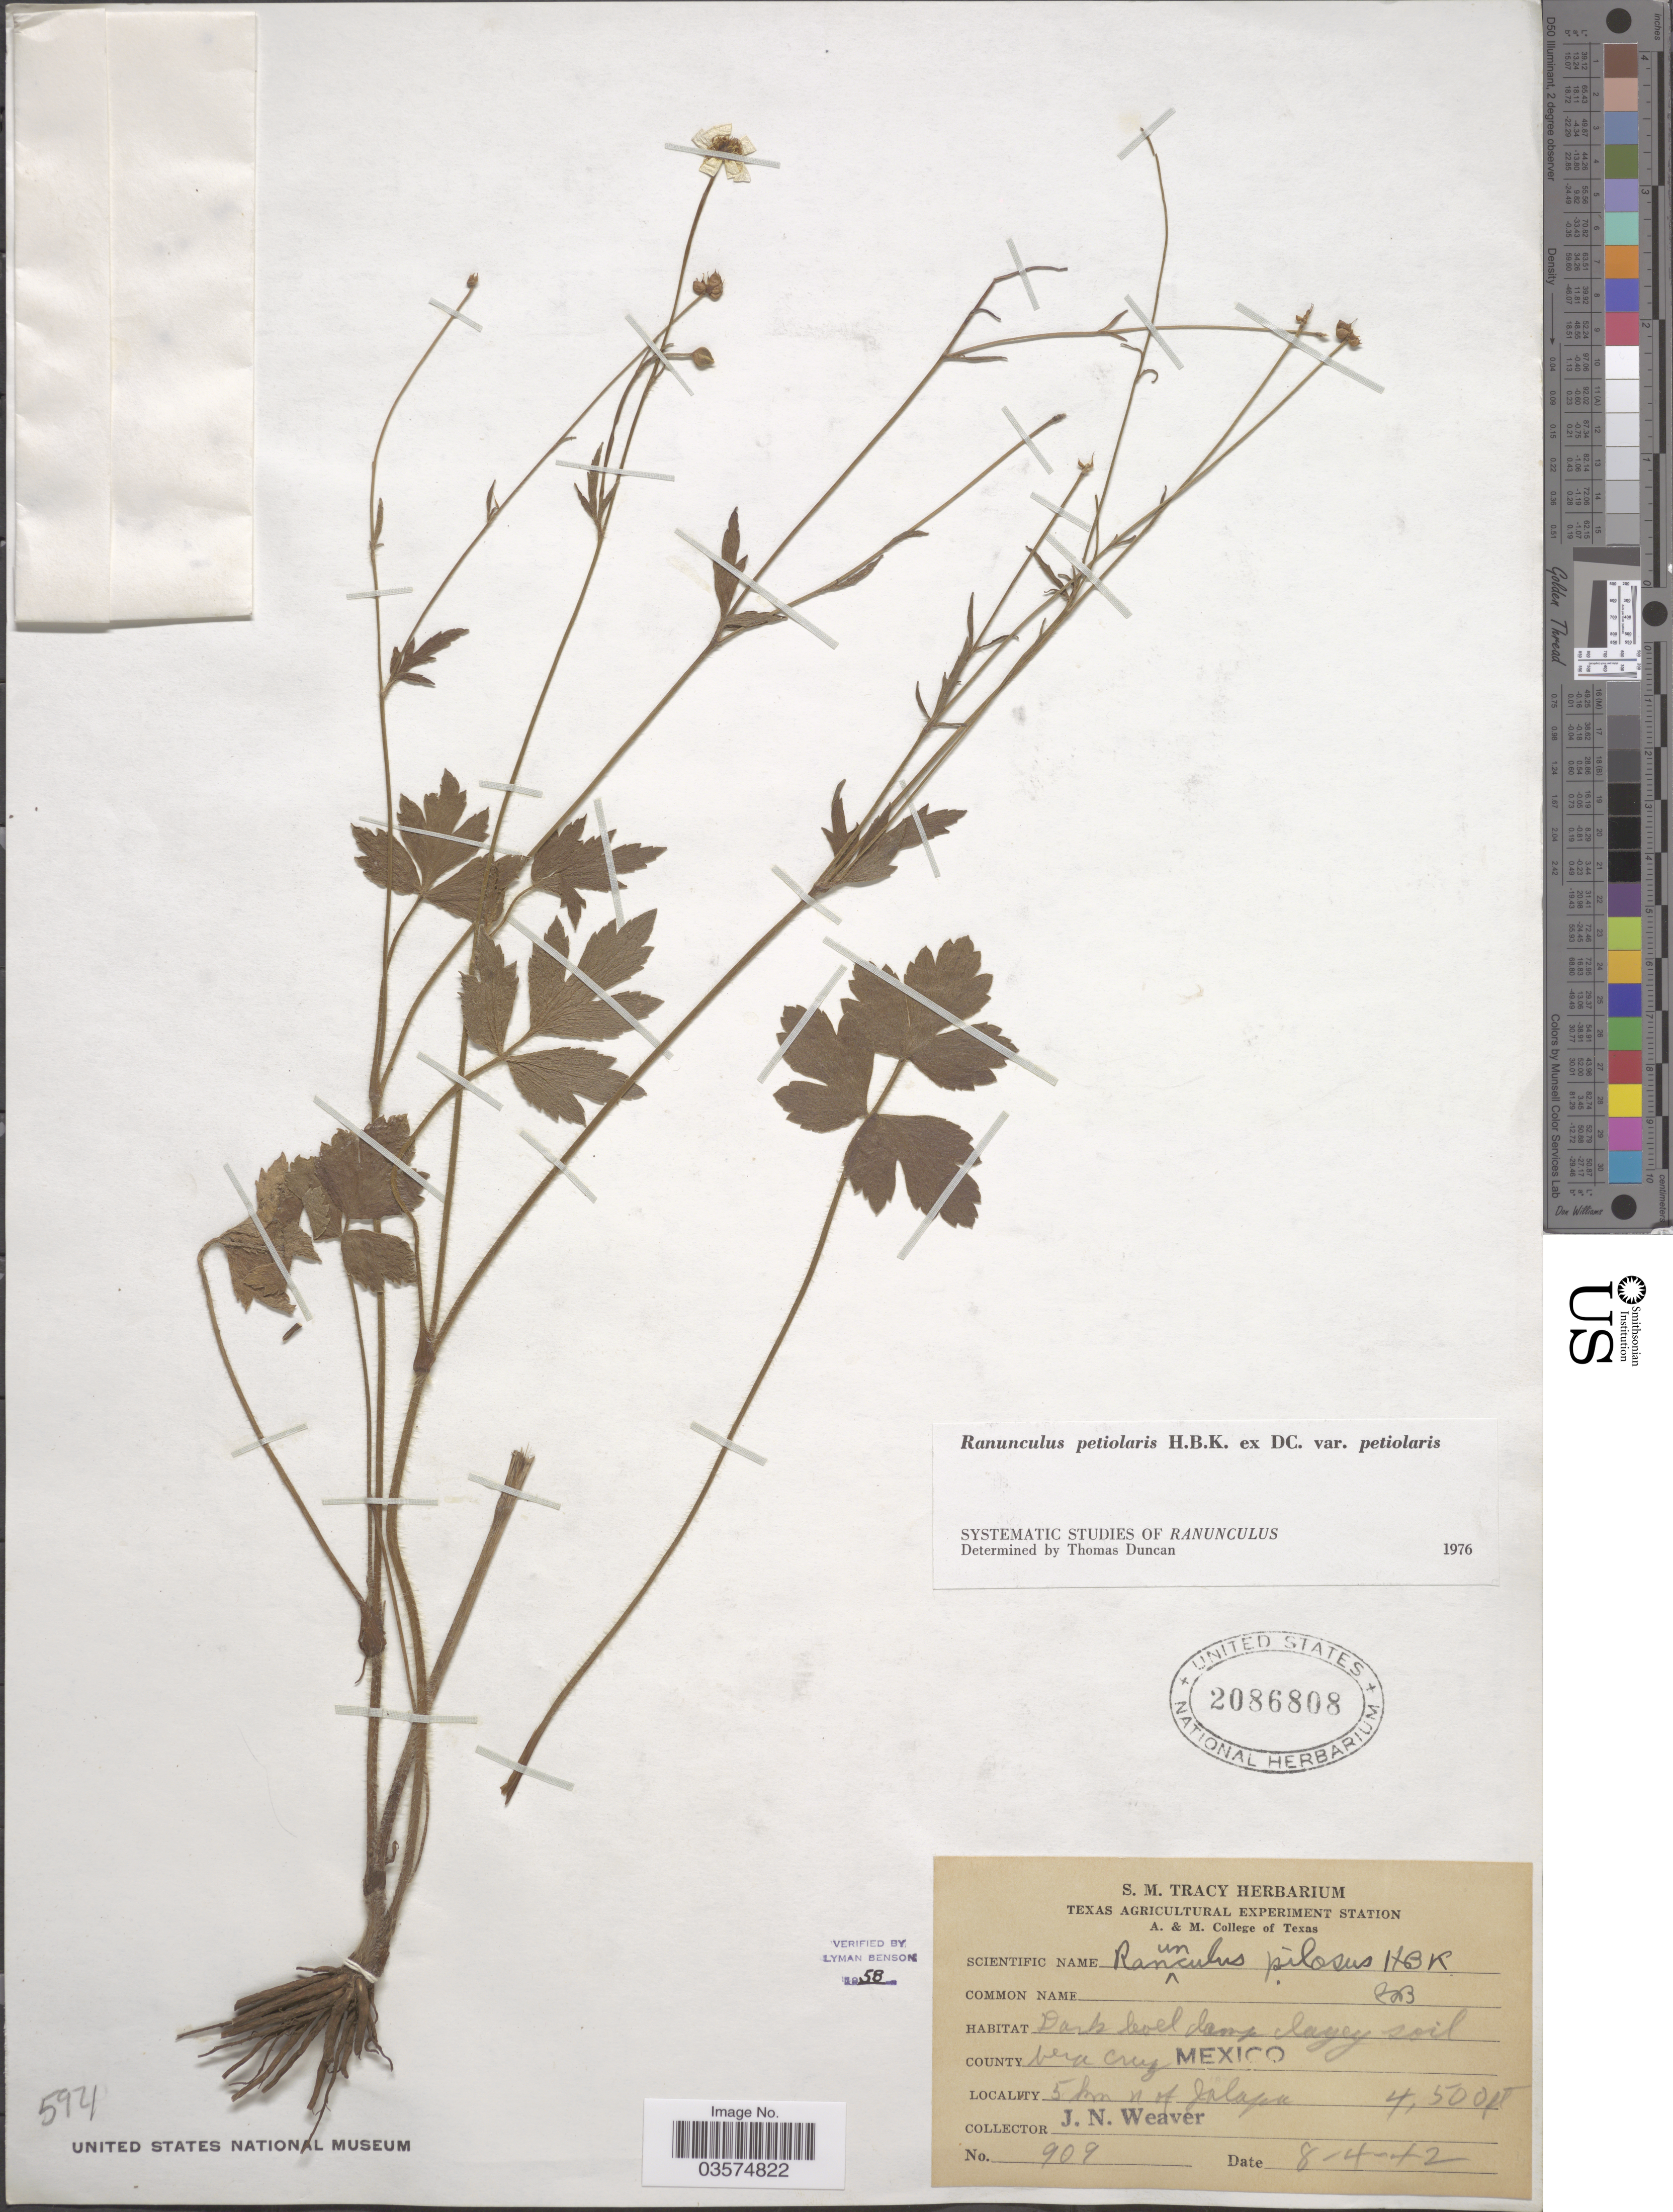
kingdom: Plantae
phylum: Tracheophyta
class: Magnoliopsida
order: Ranunculales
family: Ranunculaceae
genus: Ranunculus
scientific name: Ranunculus petiolaris var. petiolaris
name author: Kunth ex DC.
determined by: Duncan, T.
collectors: J. N. Weaver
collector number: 909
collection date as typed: Transcribed d/m/y: 8/4/42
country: Mexico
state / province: Veracruz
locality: County Vera Cruz. 5 km n of Jalapa.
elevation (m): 1372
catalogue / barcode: US 2086808